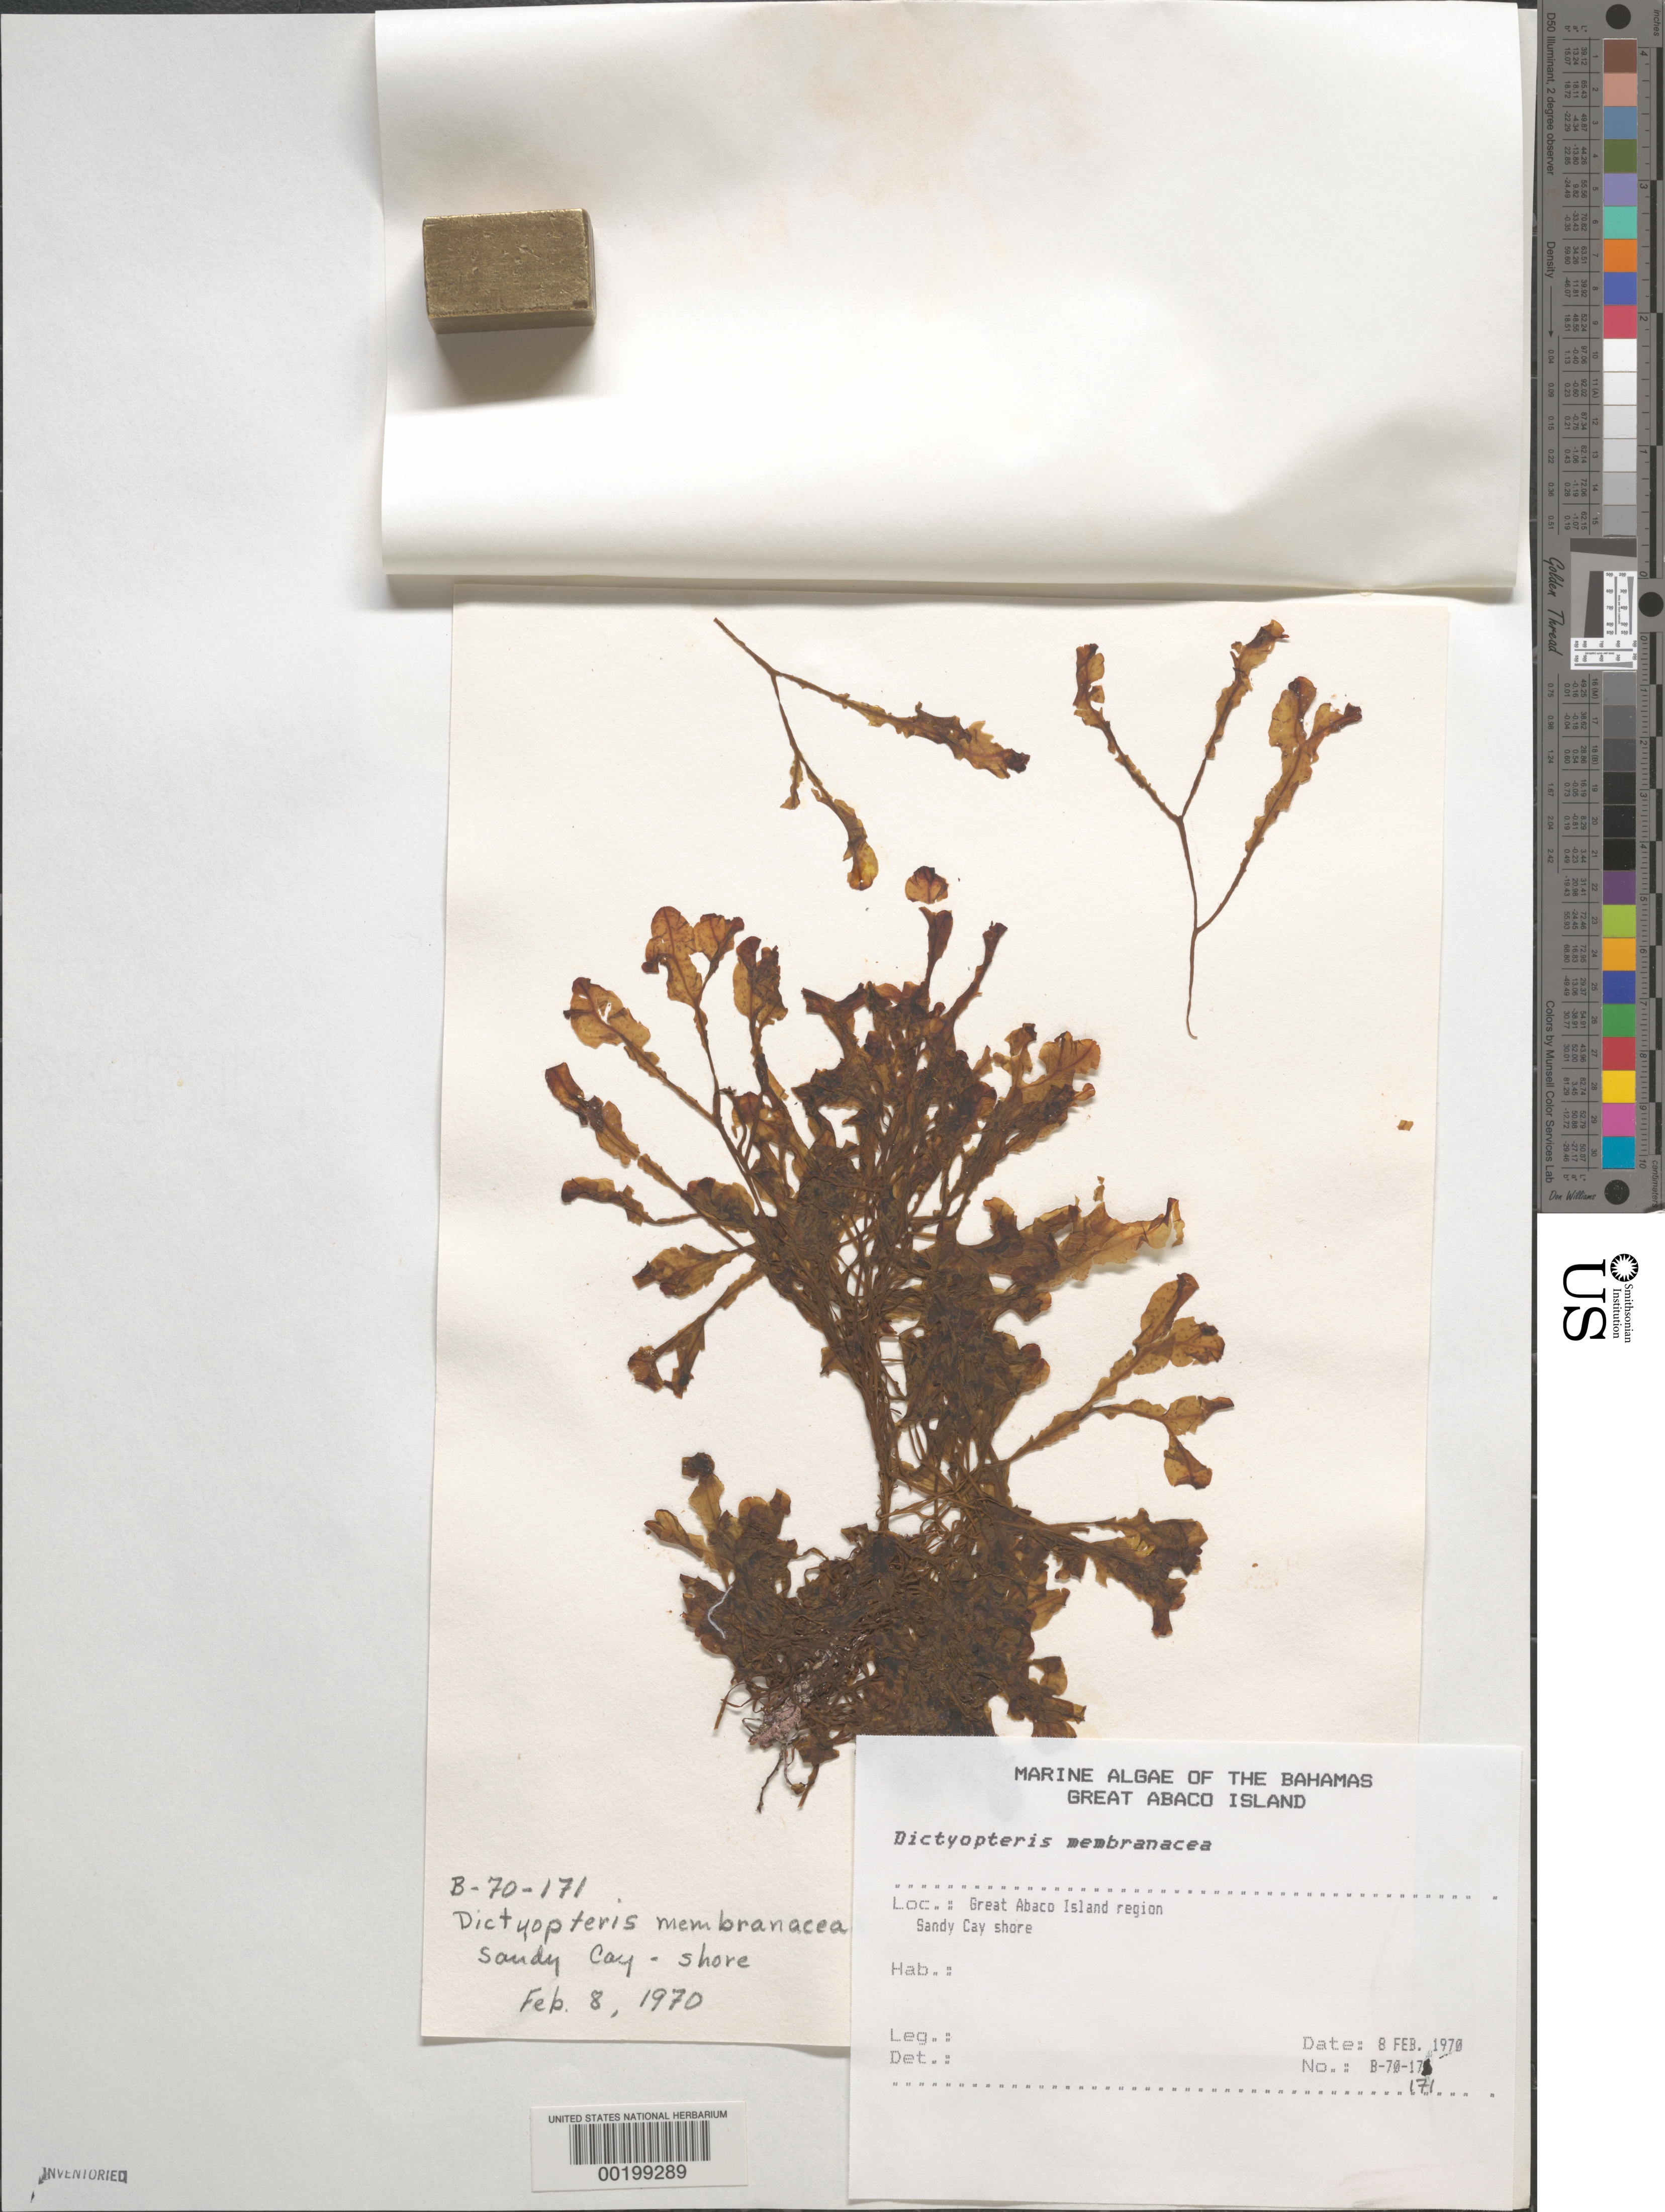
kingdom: Chromista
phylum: Ochrophyta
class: Phaeophyceae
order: Dictyotales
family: Dictyotaceae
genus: Dictyopteris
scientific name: Dictyopteris polypodioides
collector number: B-70-171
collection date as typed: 08 Feb 1970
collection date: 1970-02-08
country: Bahamas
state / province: Abaco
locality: Sandy cay, great abaco island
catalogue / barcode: US 26441